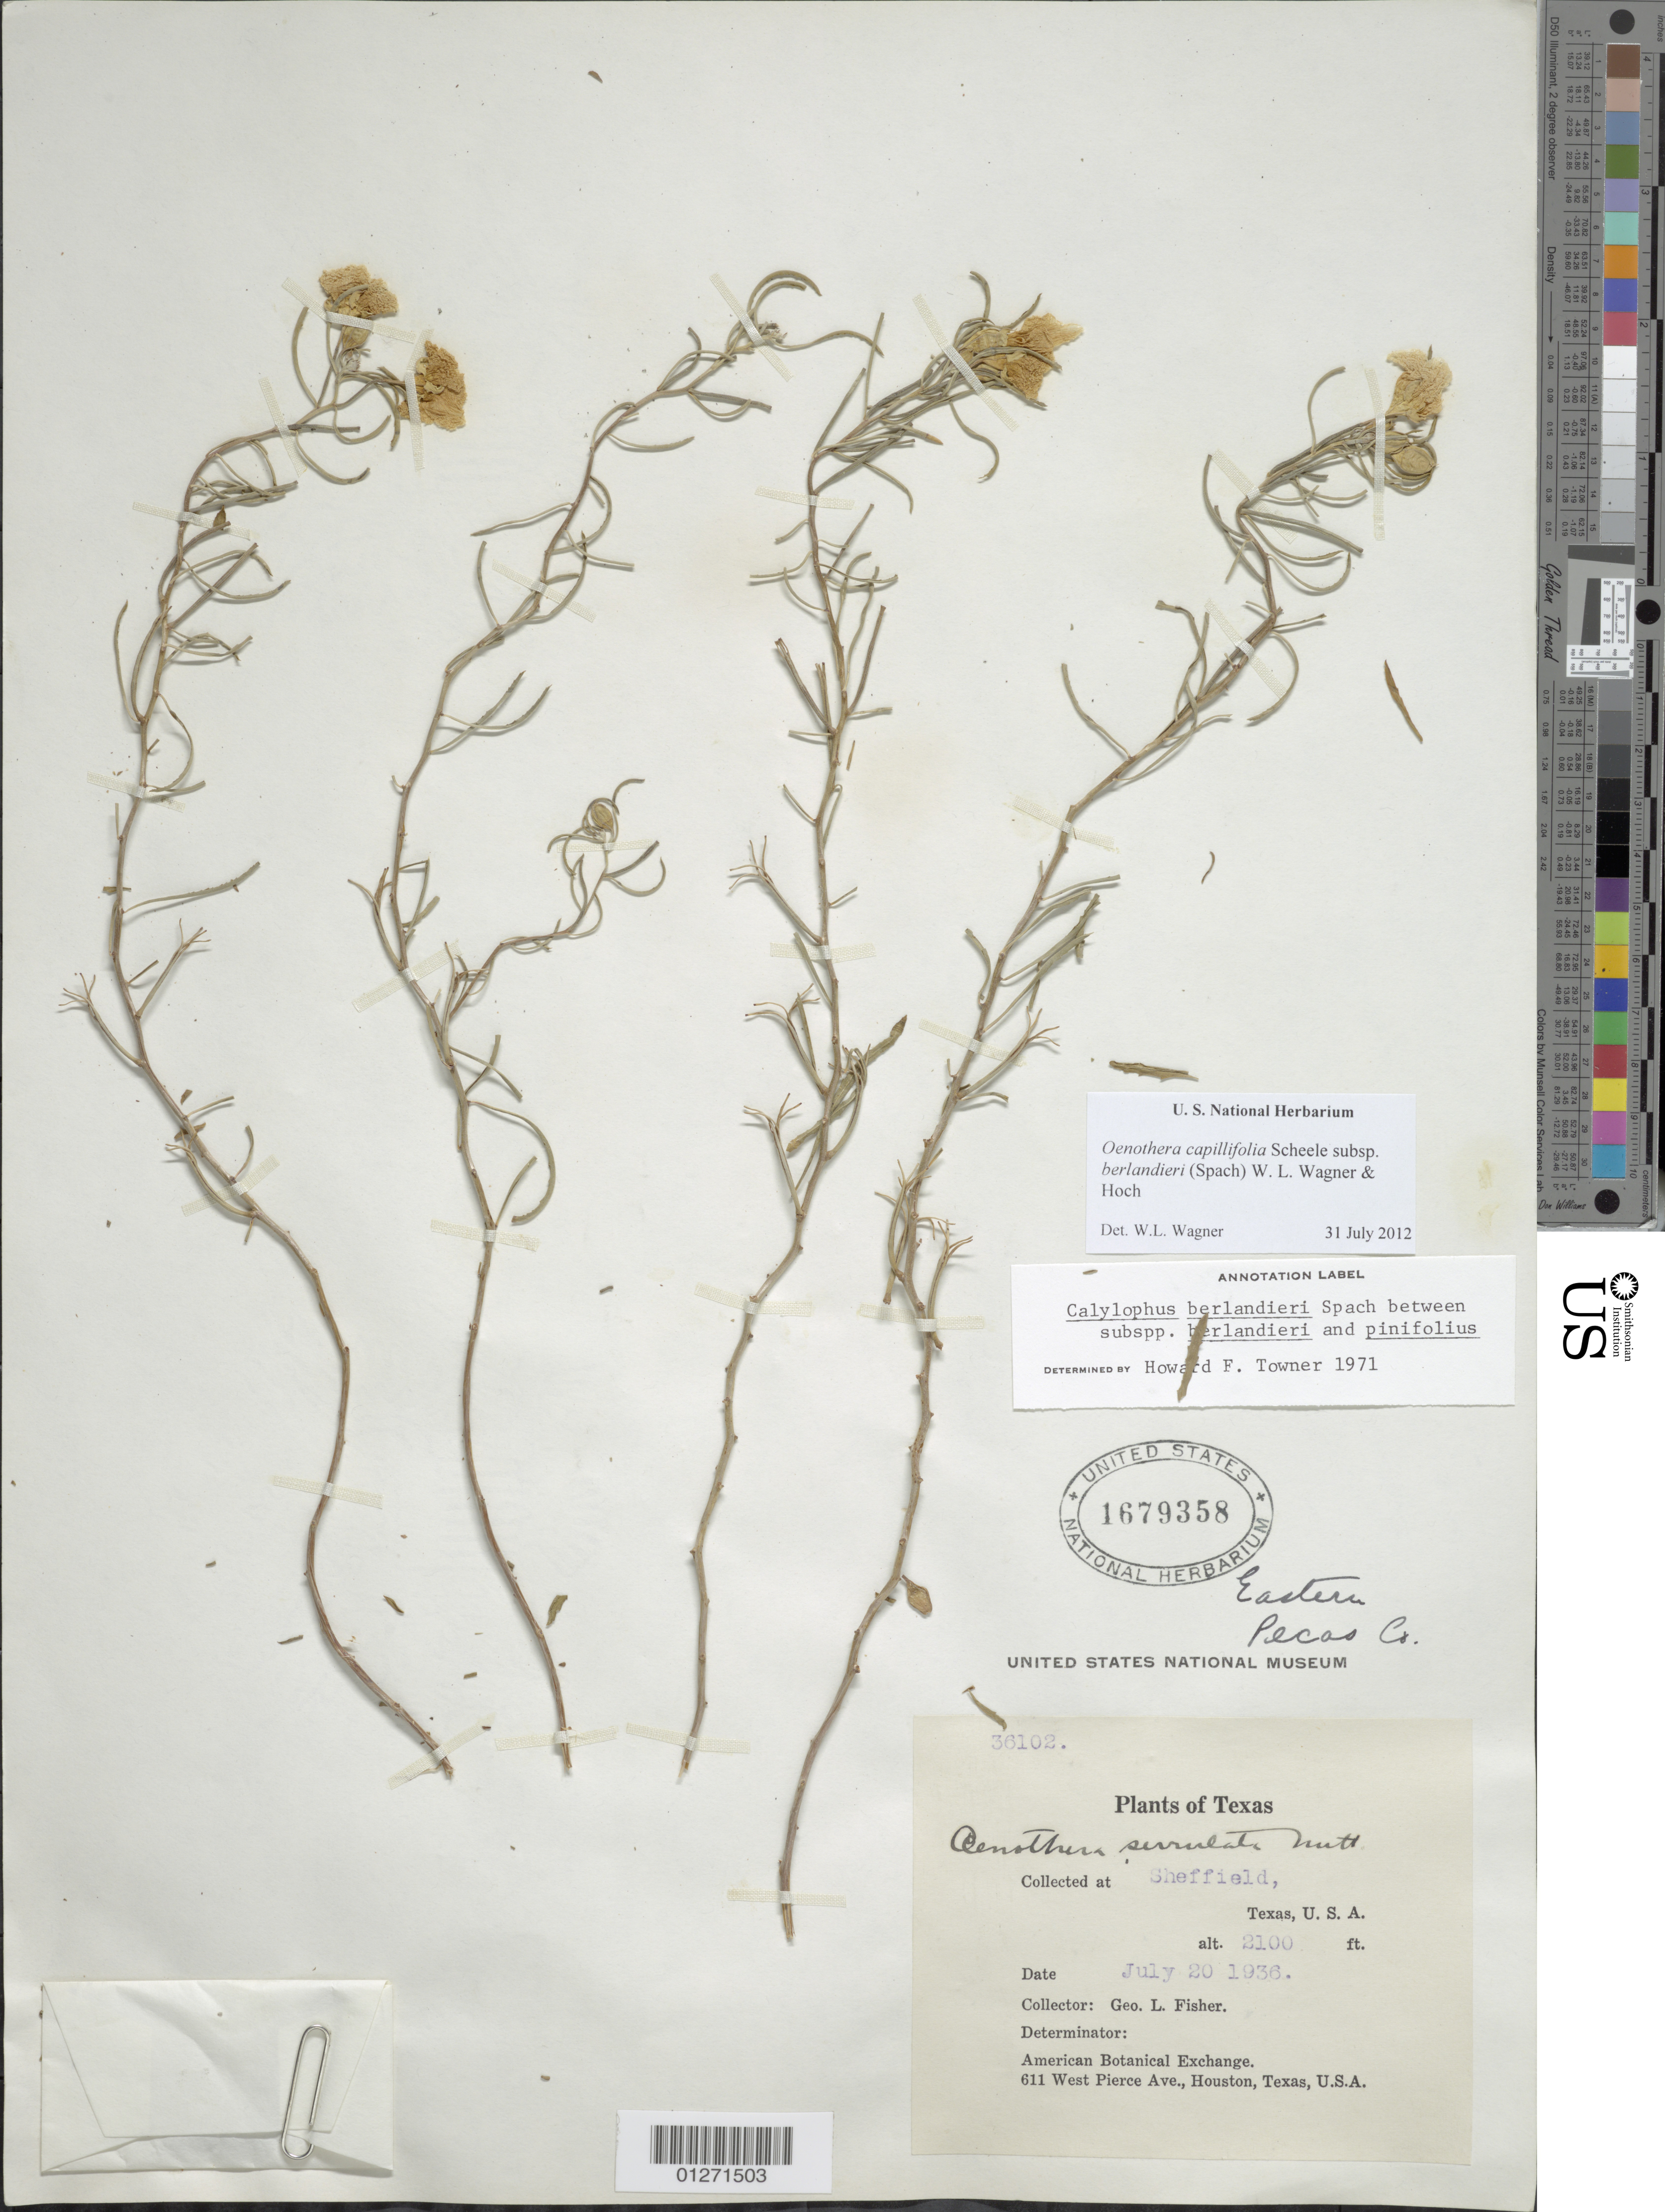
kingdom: Plantae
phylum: Tracheophyta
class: Magnoliopsida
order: Myrtales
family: Onagraceae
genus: Oenothera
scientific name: Oenothera capillifolia subsp. berlandieri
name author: (Spach) W.L. Wagner & Hoch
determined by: Wagner, W. L., (BOT), Smithsonian Institution - National Museum of Natural History (UNITED STATES)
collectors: G. L. Fisher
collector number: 36102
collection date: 1936-07-20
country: United States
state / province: Texas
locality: Sheffield.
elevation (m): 640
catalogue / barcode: US 1679358